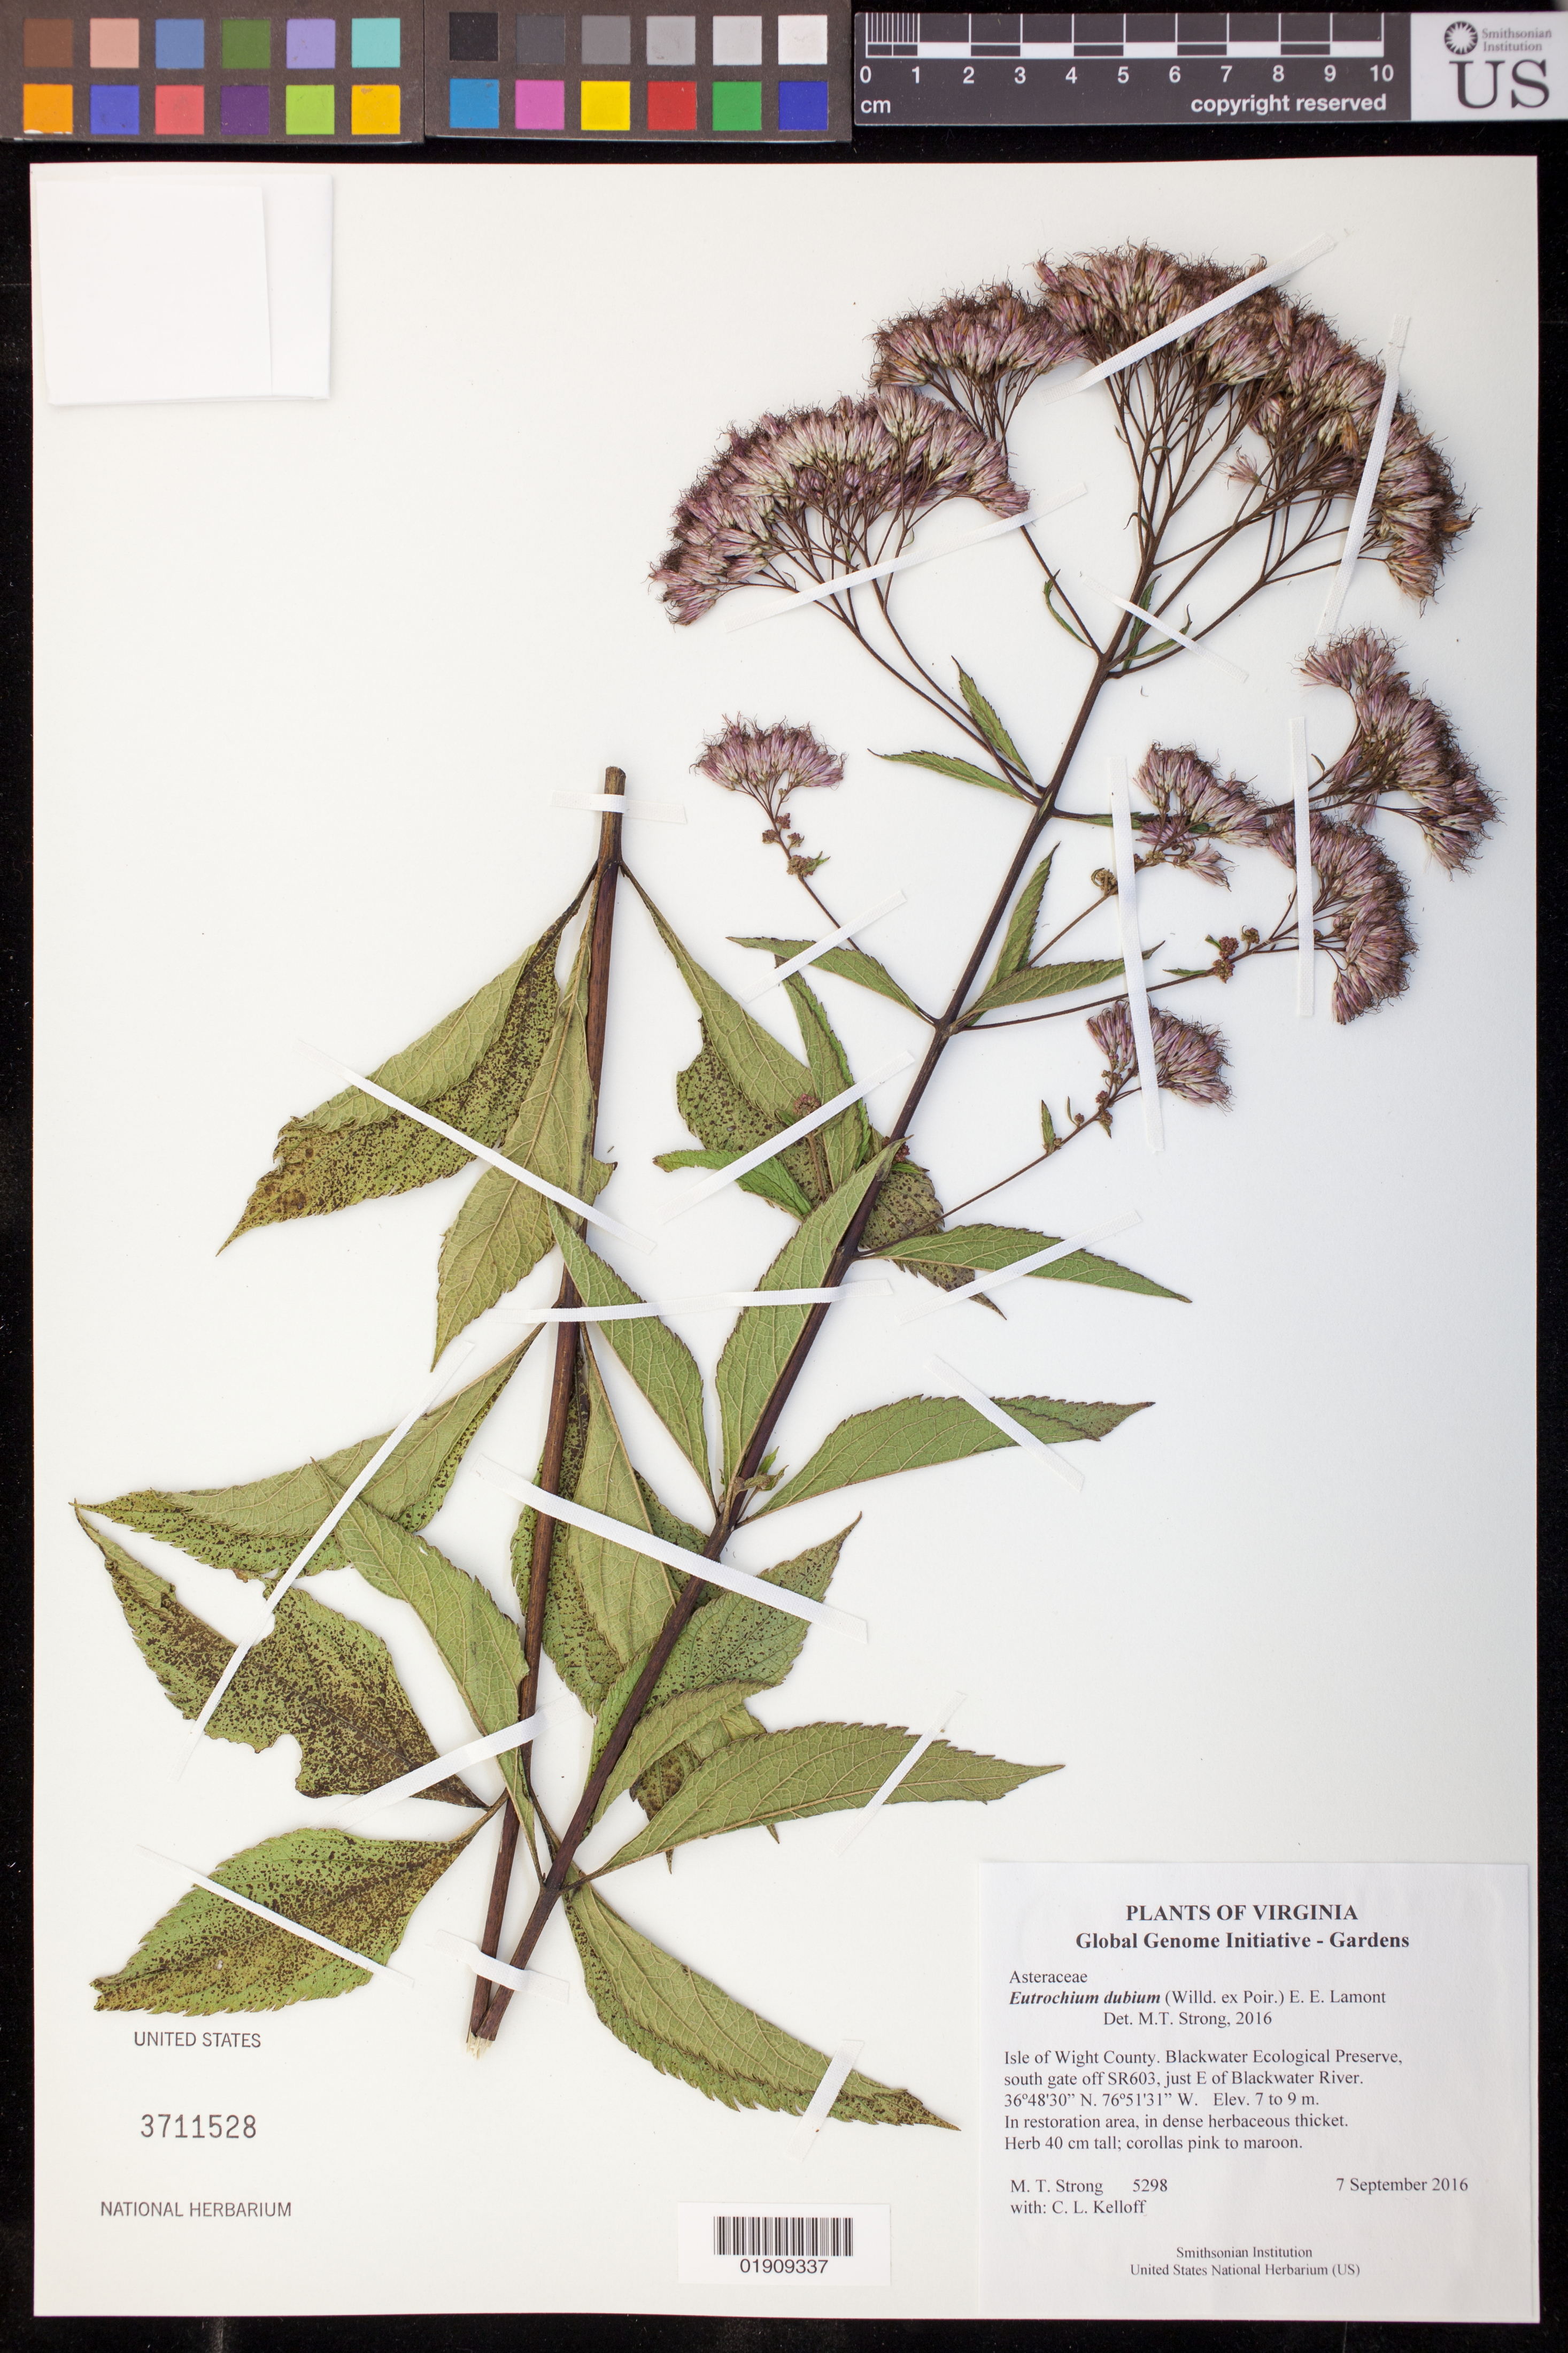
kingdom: Plantae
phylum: Tracheophyta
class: Magnoliopsida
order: Asterales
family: Asteraceae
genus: Eutrochium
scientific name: Eutrochium dubium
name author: (Willd. ex Poir.) E.E. Lamont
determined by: Strong, Mark T., (BOT), Smithsonian Institution - National Museum of Natural History (UNITED STATES)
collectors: M. T. Strong & C. L. Kelloff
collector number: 5298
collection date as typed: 7 September 2016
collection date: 2016-09-07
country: United States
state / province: Virginia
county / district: Isle of Wight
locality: Blackwater Ecological Preserve, south gate off SR603, just E of Blackwater River.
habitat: In restoration area, in dense herbaceous thicket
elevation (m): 7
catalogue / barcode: US 3711528